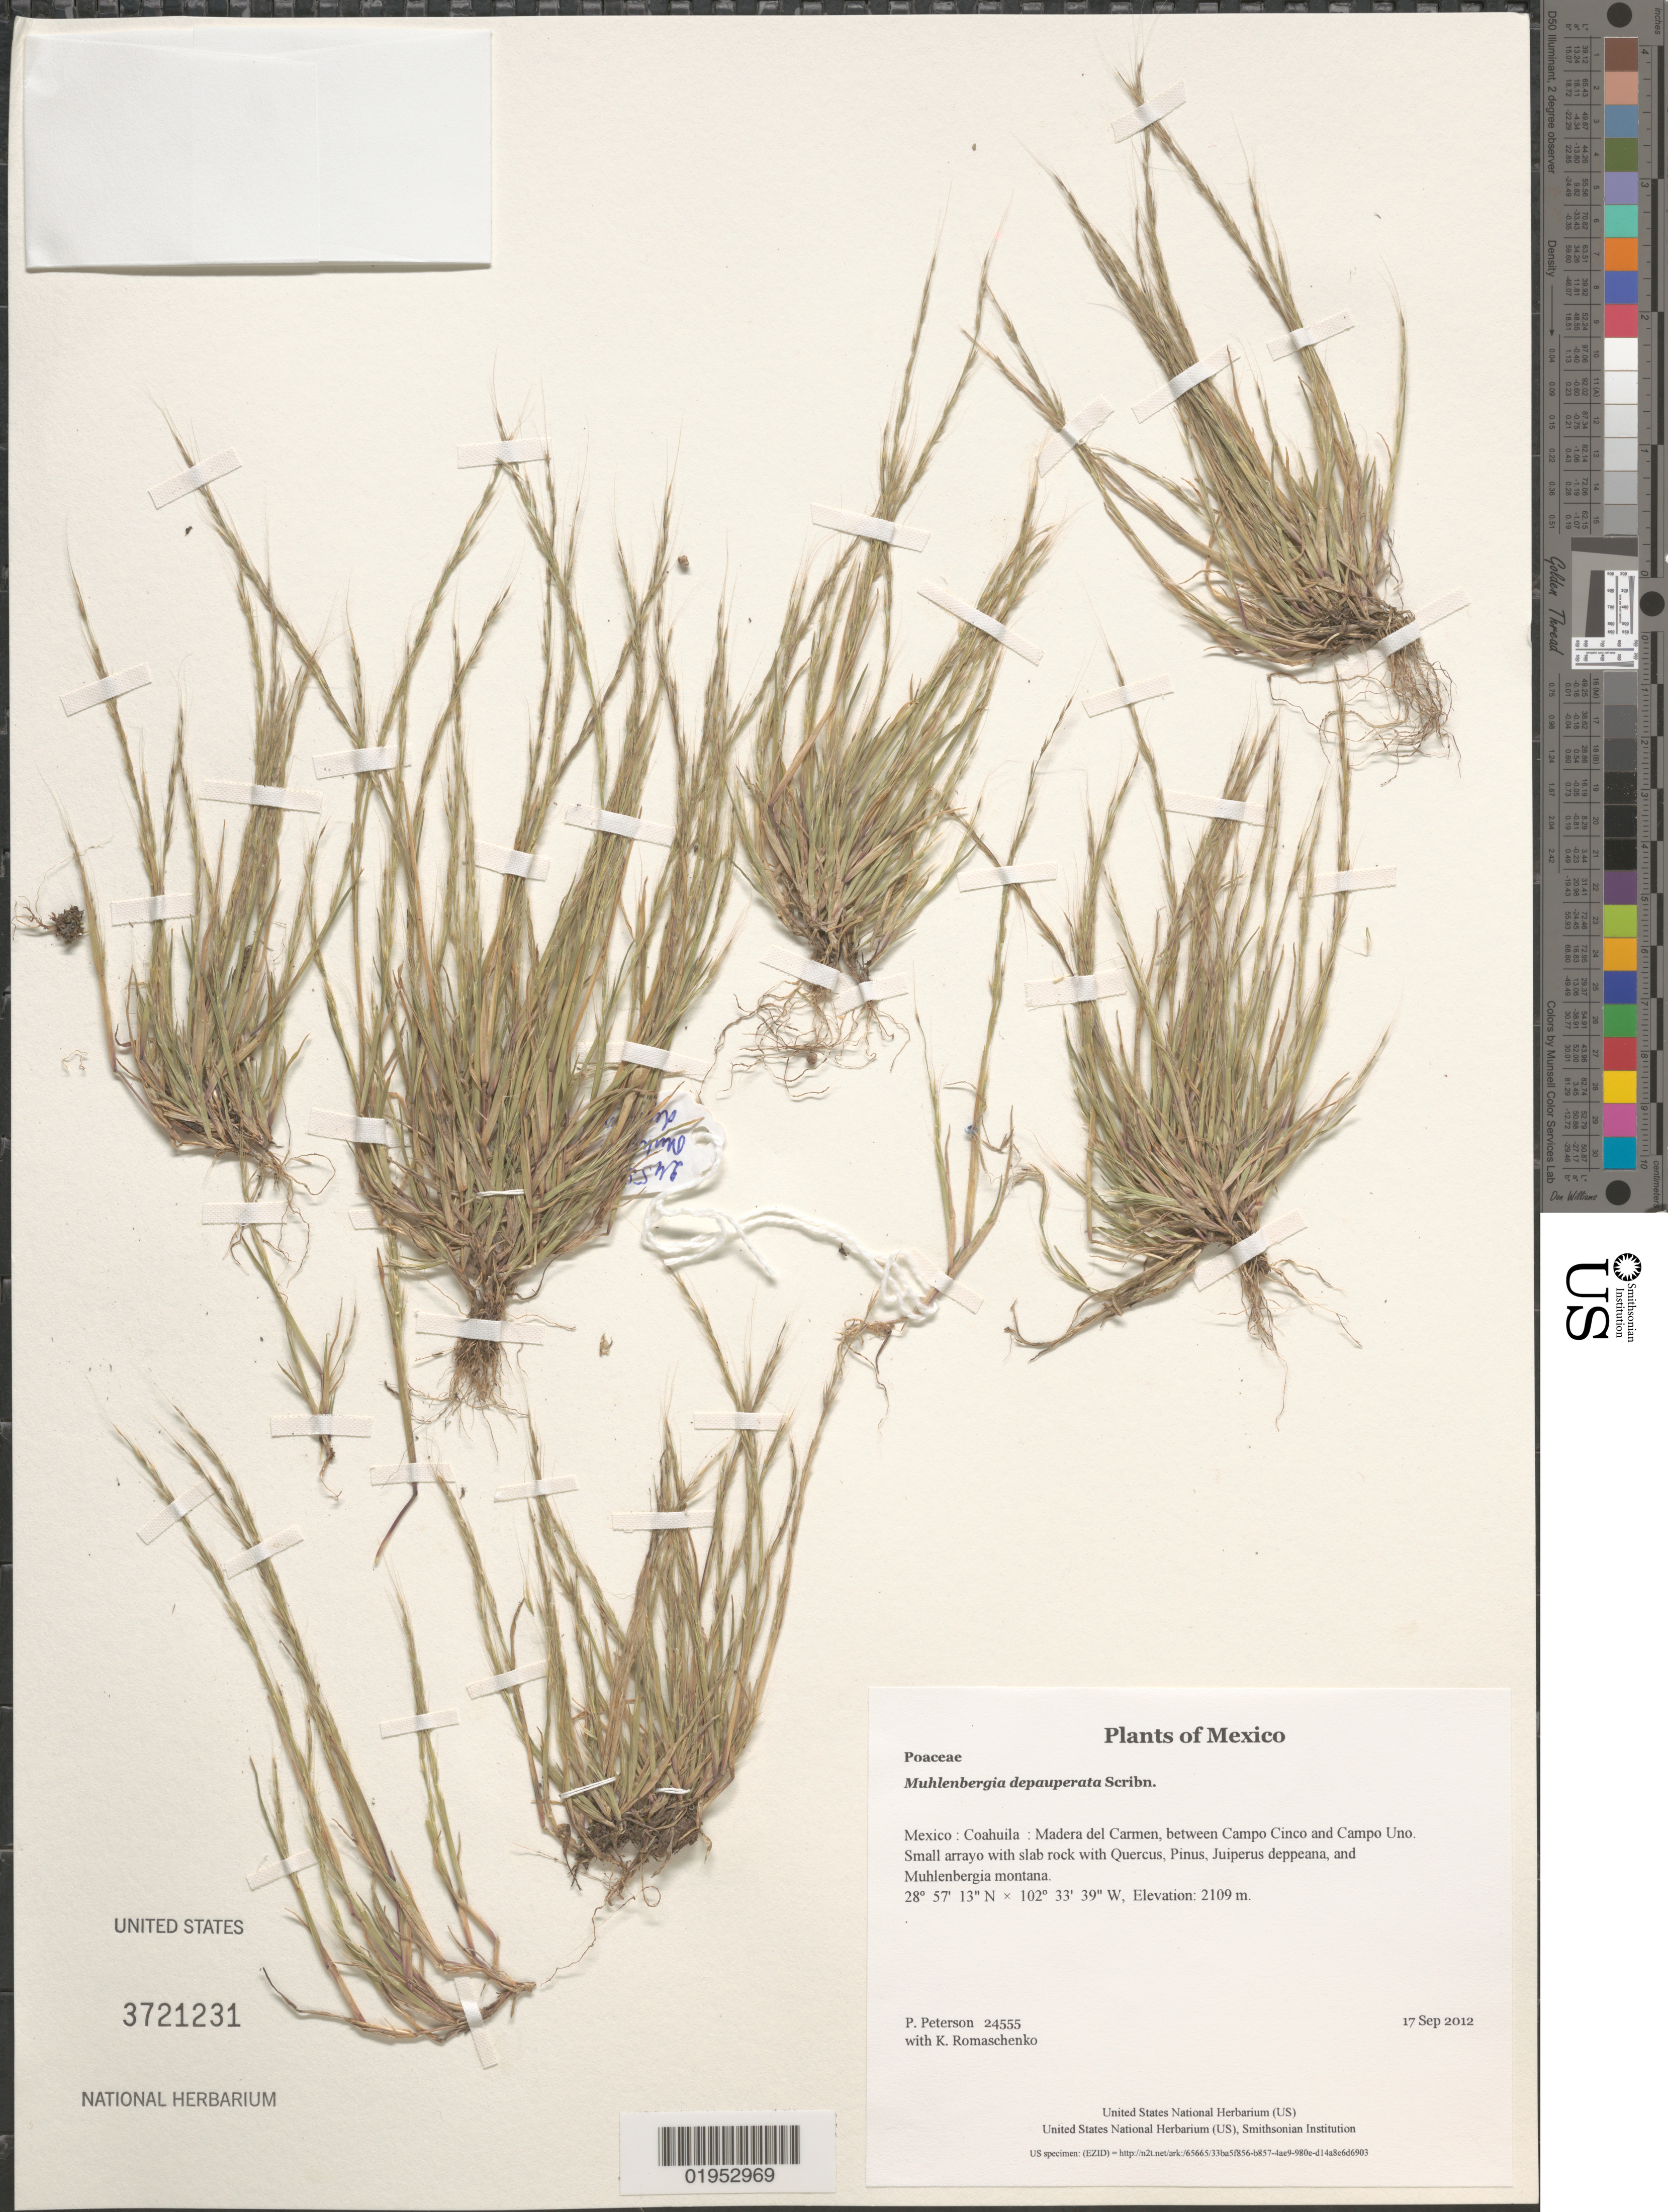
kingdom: Plantae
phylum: Tracheophyta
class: Liliopsida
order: Poales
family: Poaceae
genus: Muhlenbergia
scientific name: Muhlenbergia depauperata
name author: Scribn.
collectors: P. M. Peterson & K. Romaschenko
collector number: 24555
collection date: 2012-09-17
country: Mexico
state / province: Coahuila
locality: Madera del Carmen, between Campo Cinco and Campo Uno.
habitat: Small arrayo with slab rock with Quercus, Pinus, Juiperus deppeana, and Muhlenbergia montana.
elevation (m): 2109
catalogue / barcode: US 3721231